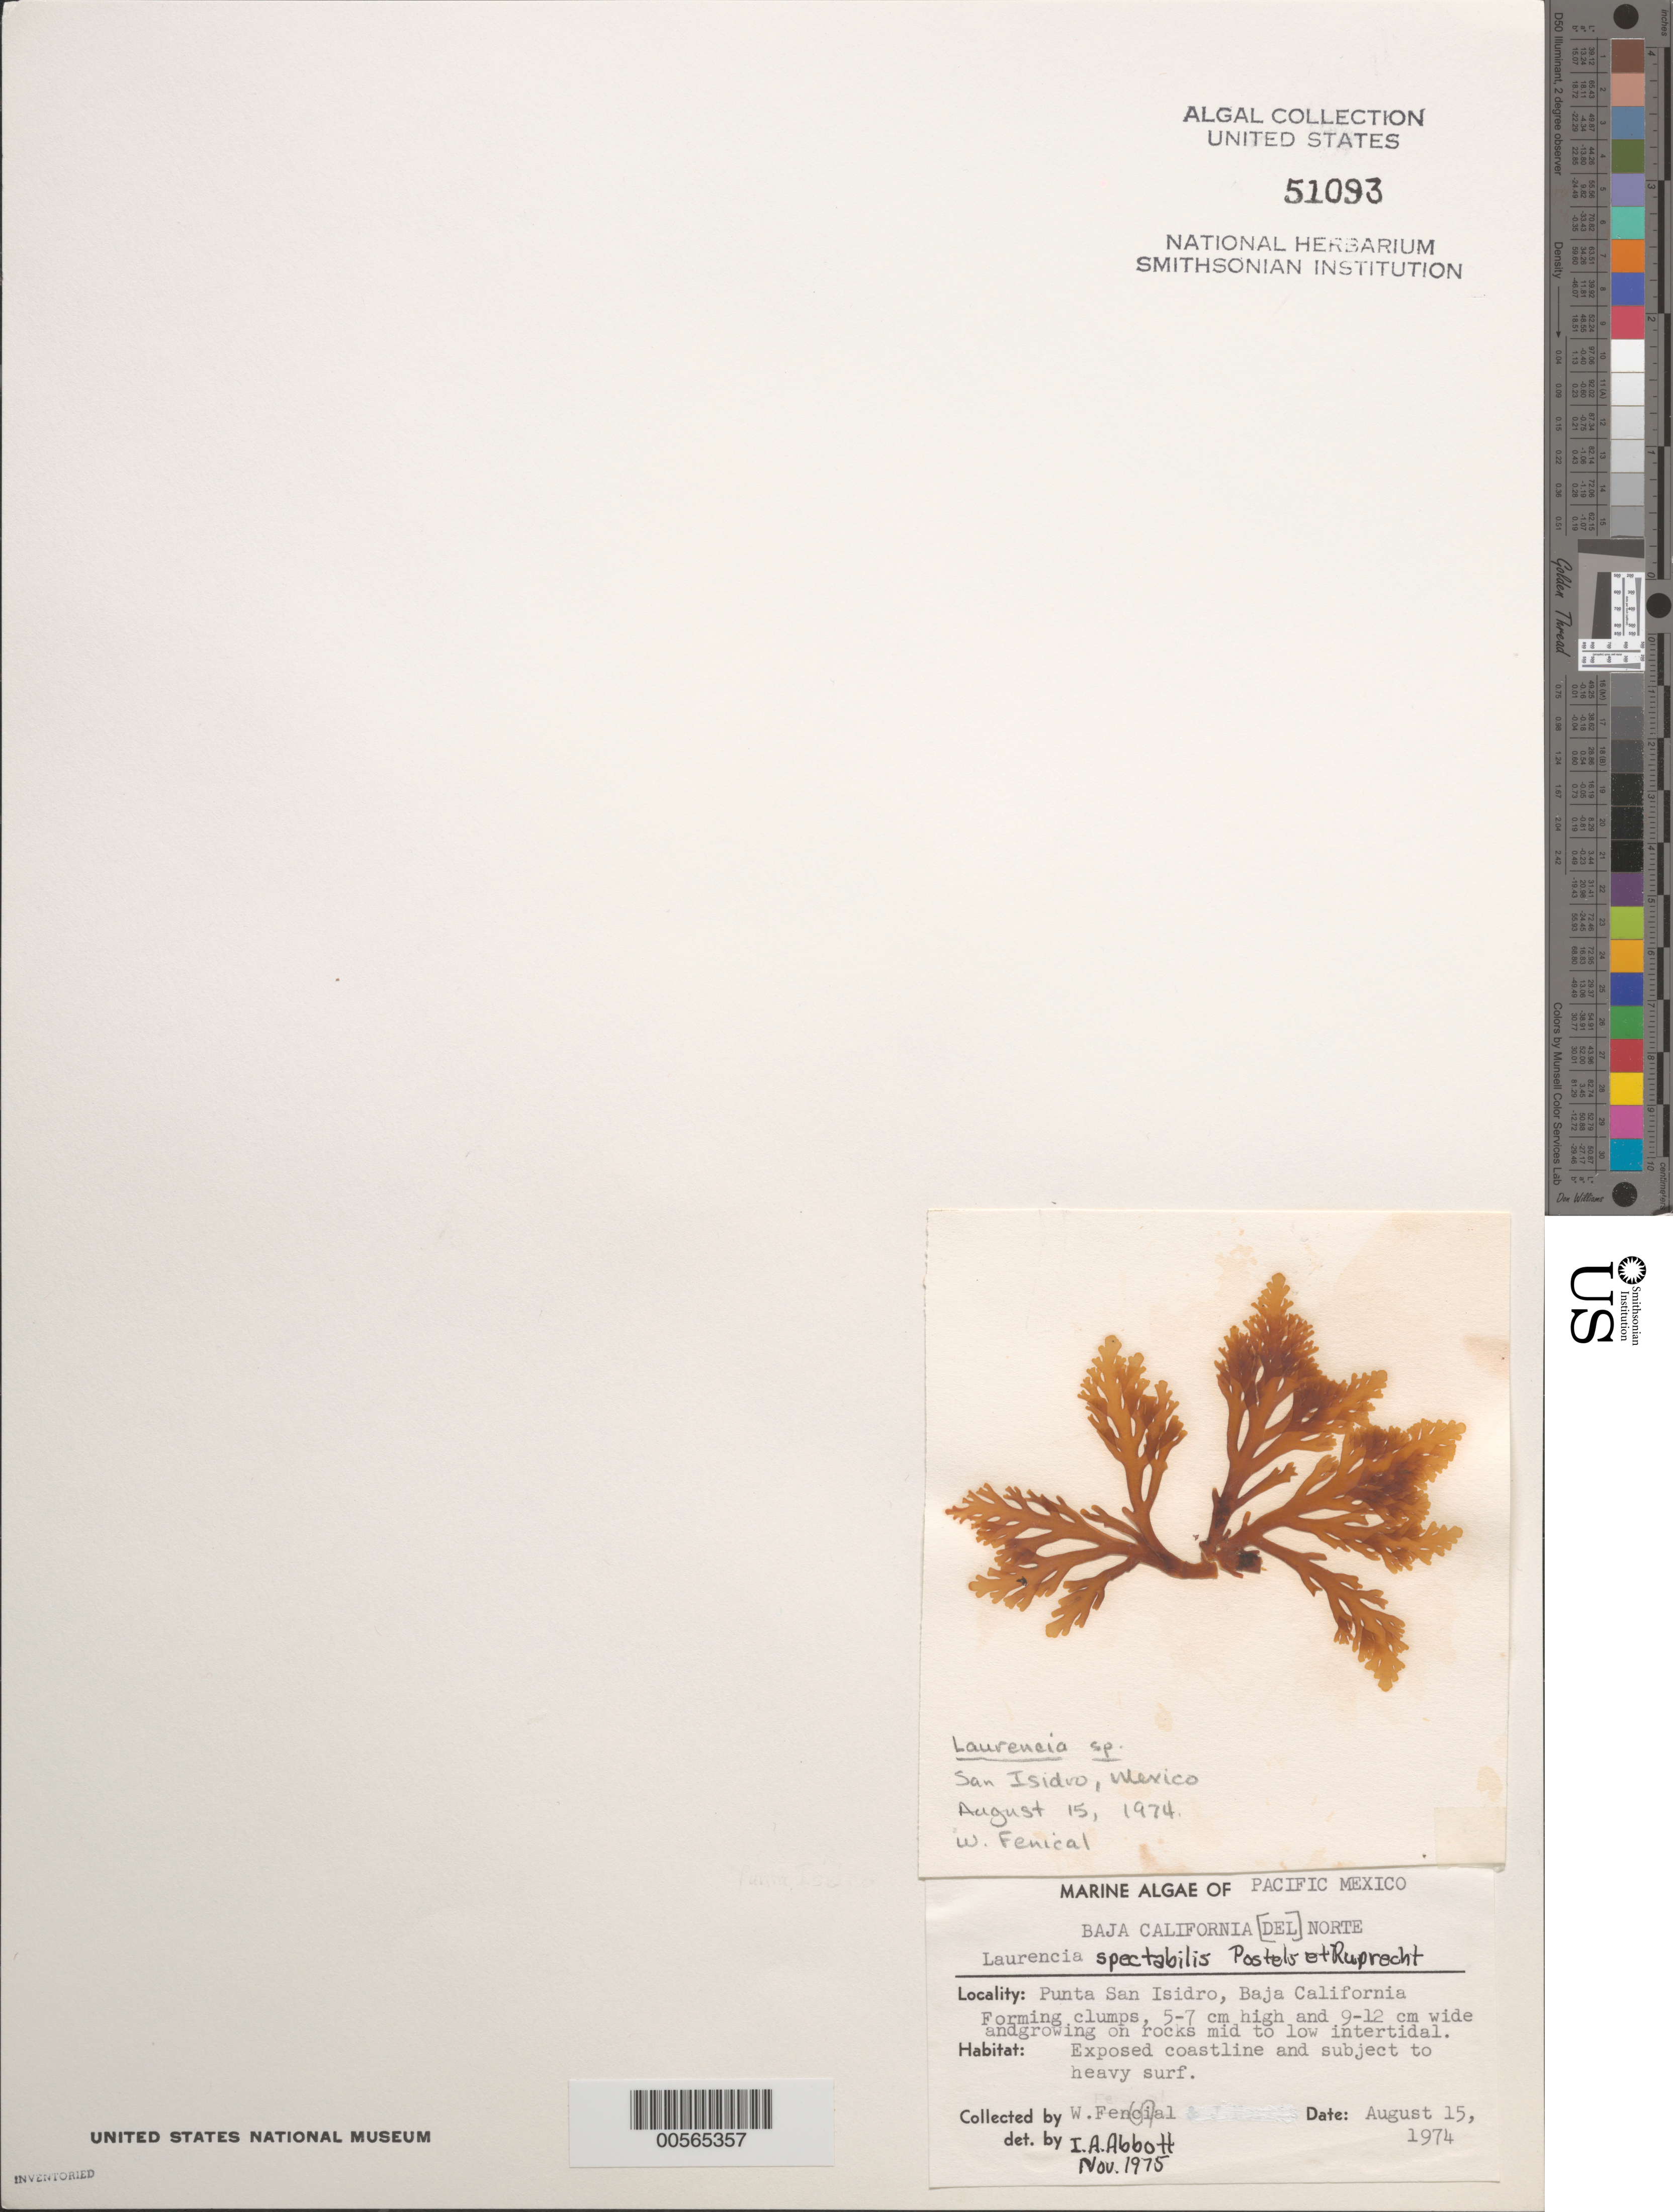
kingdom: Plantae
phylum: Rhodophyta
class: Florideophyceae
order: Ceramiales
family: Rhodomelaceae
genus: Osmundea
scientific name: Osmundea spectabilis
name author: (Postels & Rupr.) K.W. Nam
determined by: Algae name updating Project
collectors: W. Fenical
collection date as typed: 15 Aug 1974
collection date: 1974-08-15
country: Mexico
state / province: Baja California Sur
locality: Punta San Isidro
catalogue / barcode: US 51093